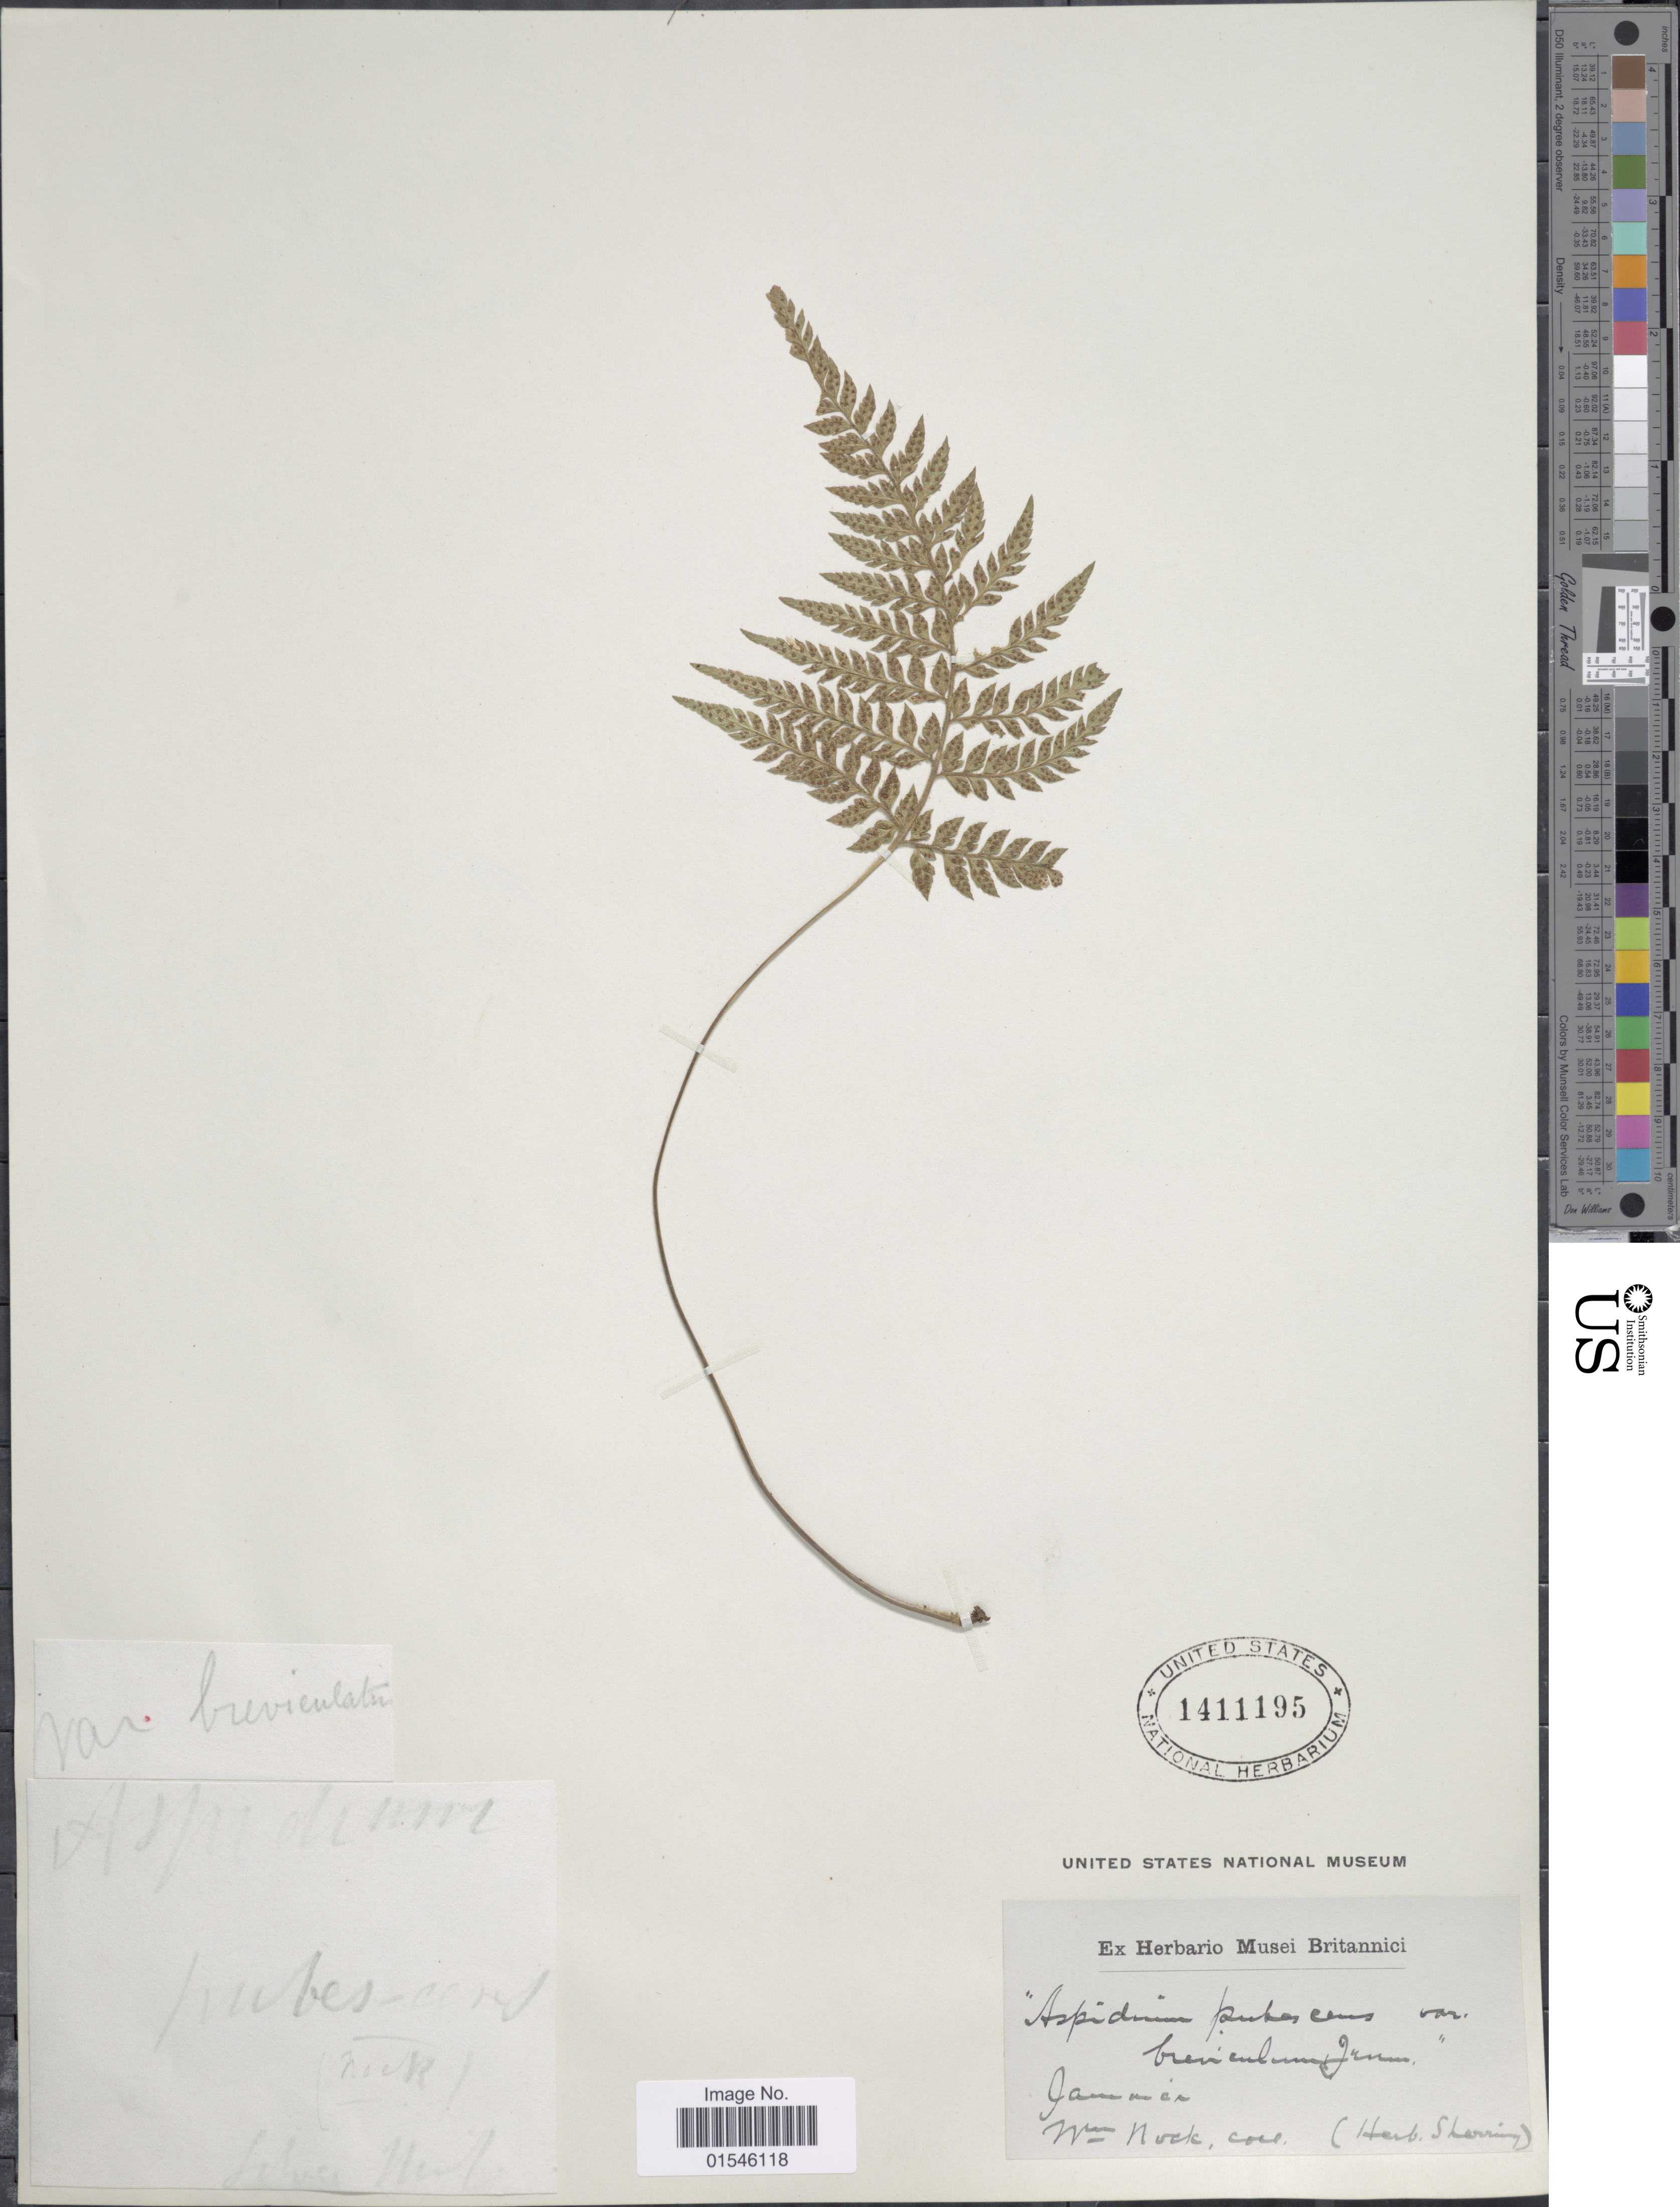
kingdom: Plantae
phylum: Tracheophyta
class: Polypodiopsida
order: Polypodiales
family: Dryopteridaceae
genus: Polystichopsis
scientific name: Polystichopsis pubescens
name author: (L.) C.V. Morton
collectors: W. Nock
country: Jamaica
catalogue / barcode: US 1411195